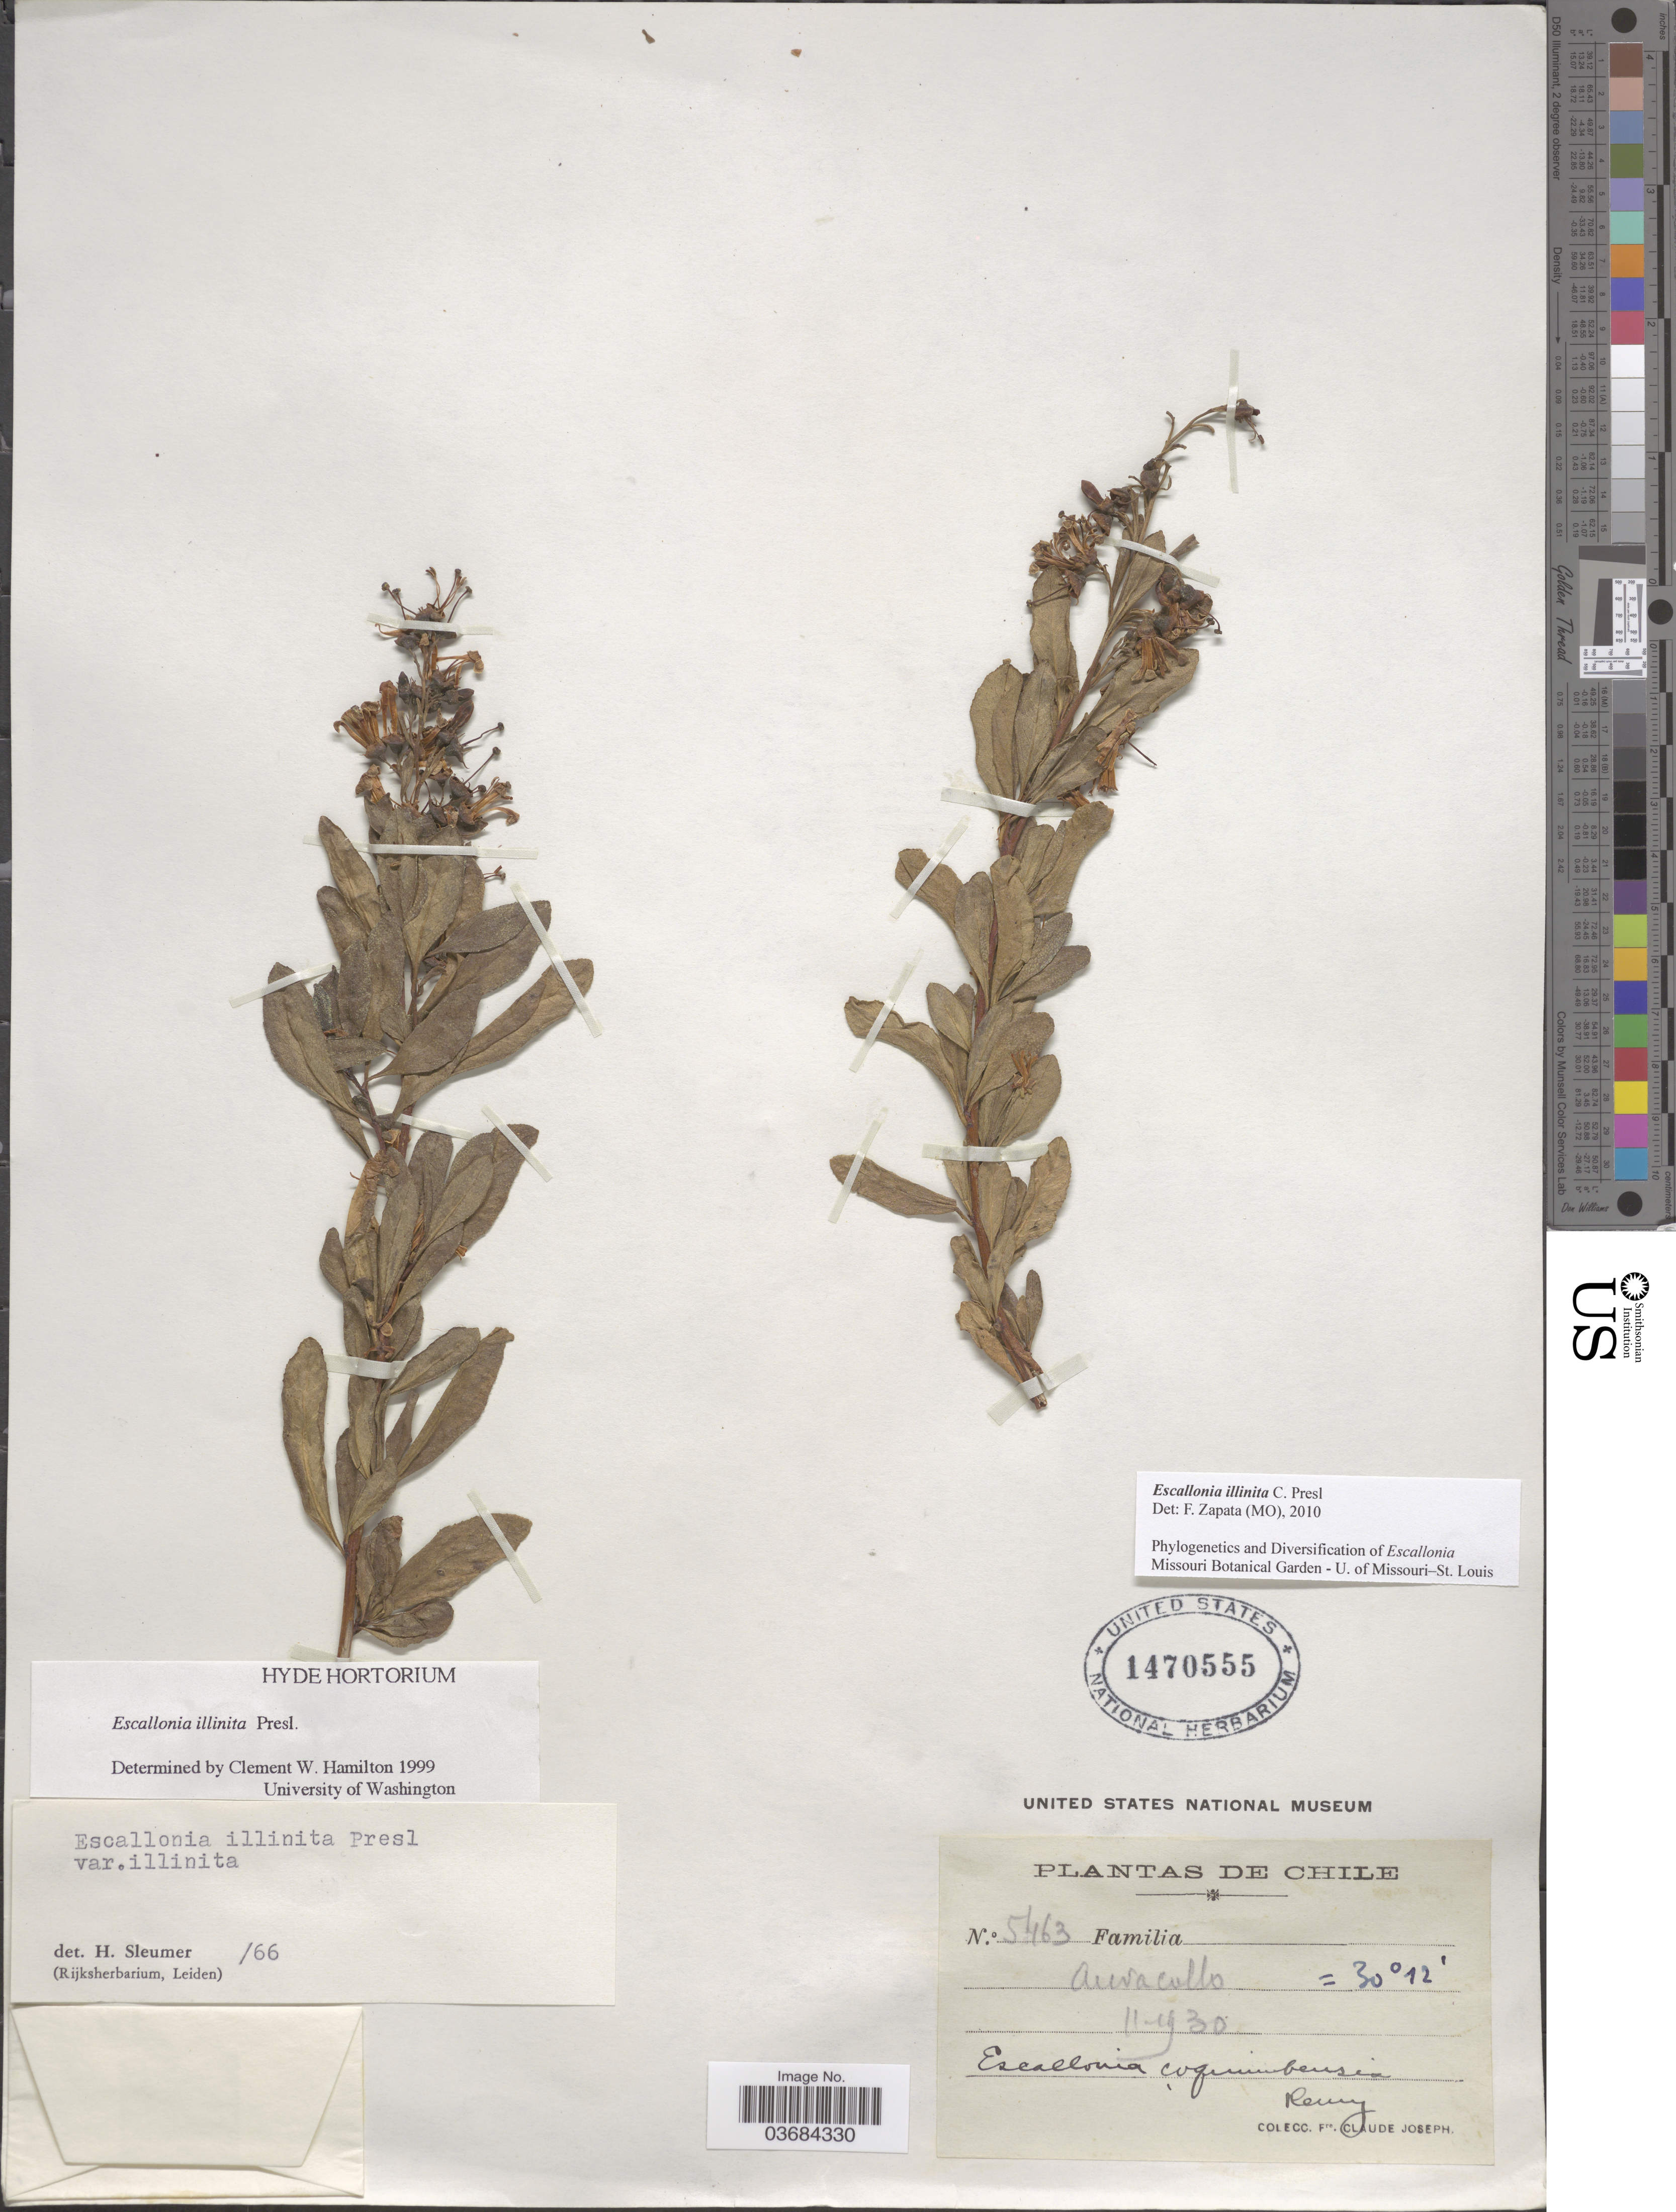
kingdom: Plantae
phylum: Tracheophyta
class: Magnoliopsida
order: Escalloniales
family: Escalloniaceae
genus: Escallonia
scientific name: Escallonia illinita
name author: C. Presl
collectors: Bro. Claude-Joseph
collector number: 5463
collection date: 1930-11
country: Chile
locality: Andacollo.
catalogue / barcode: US 1470555